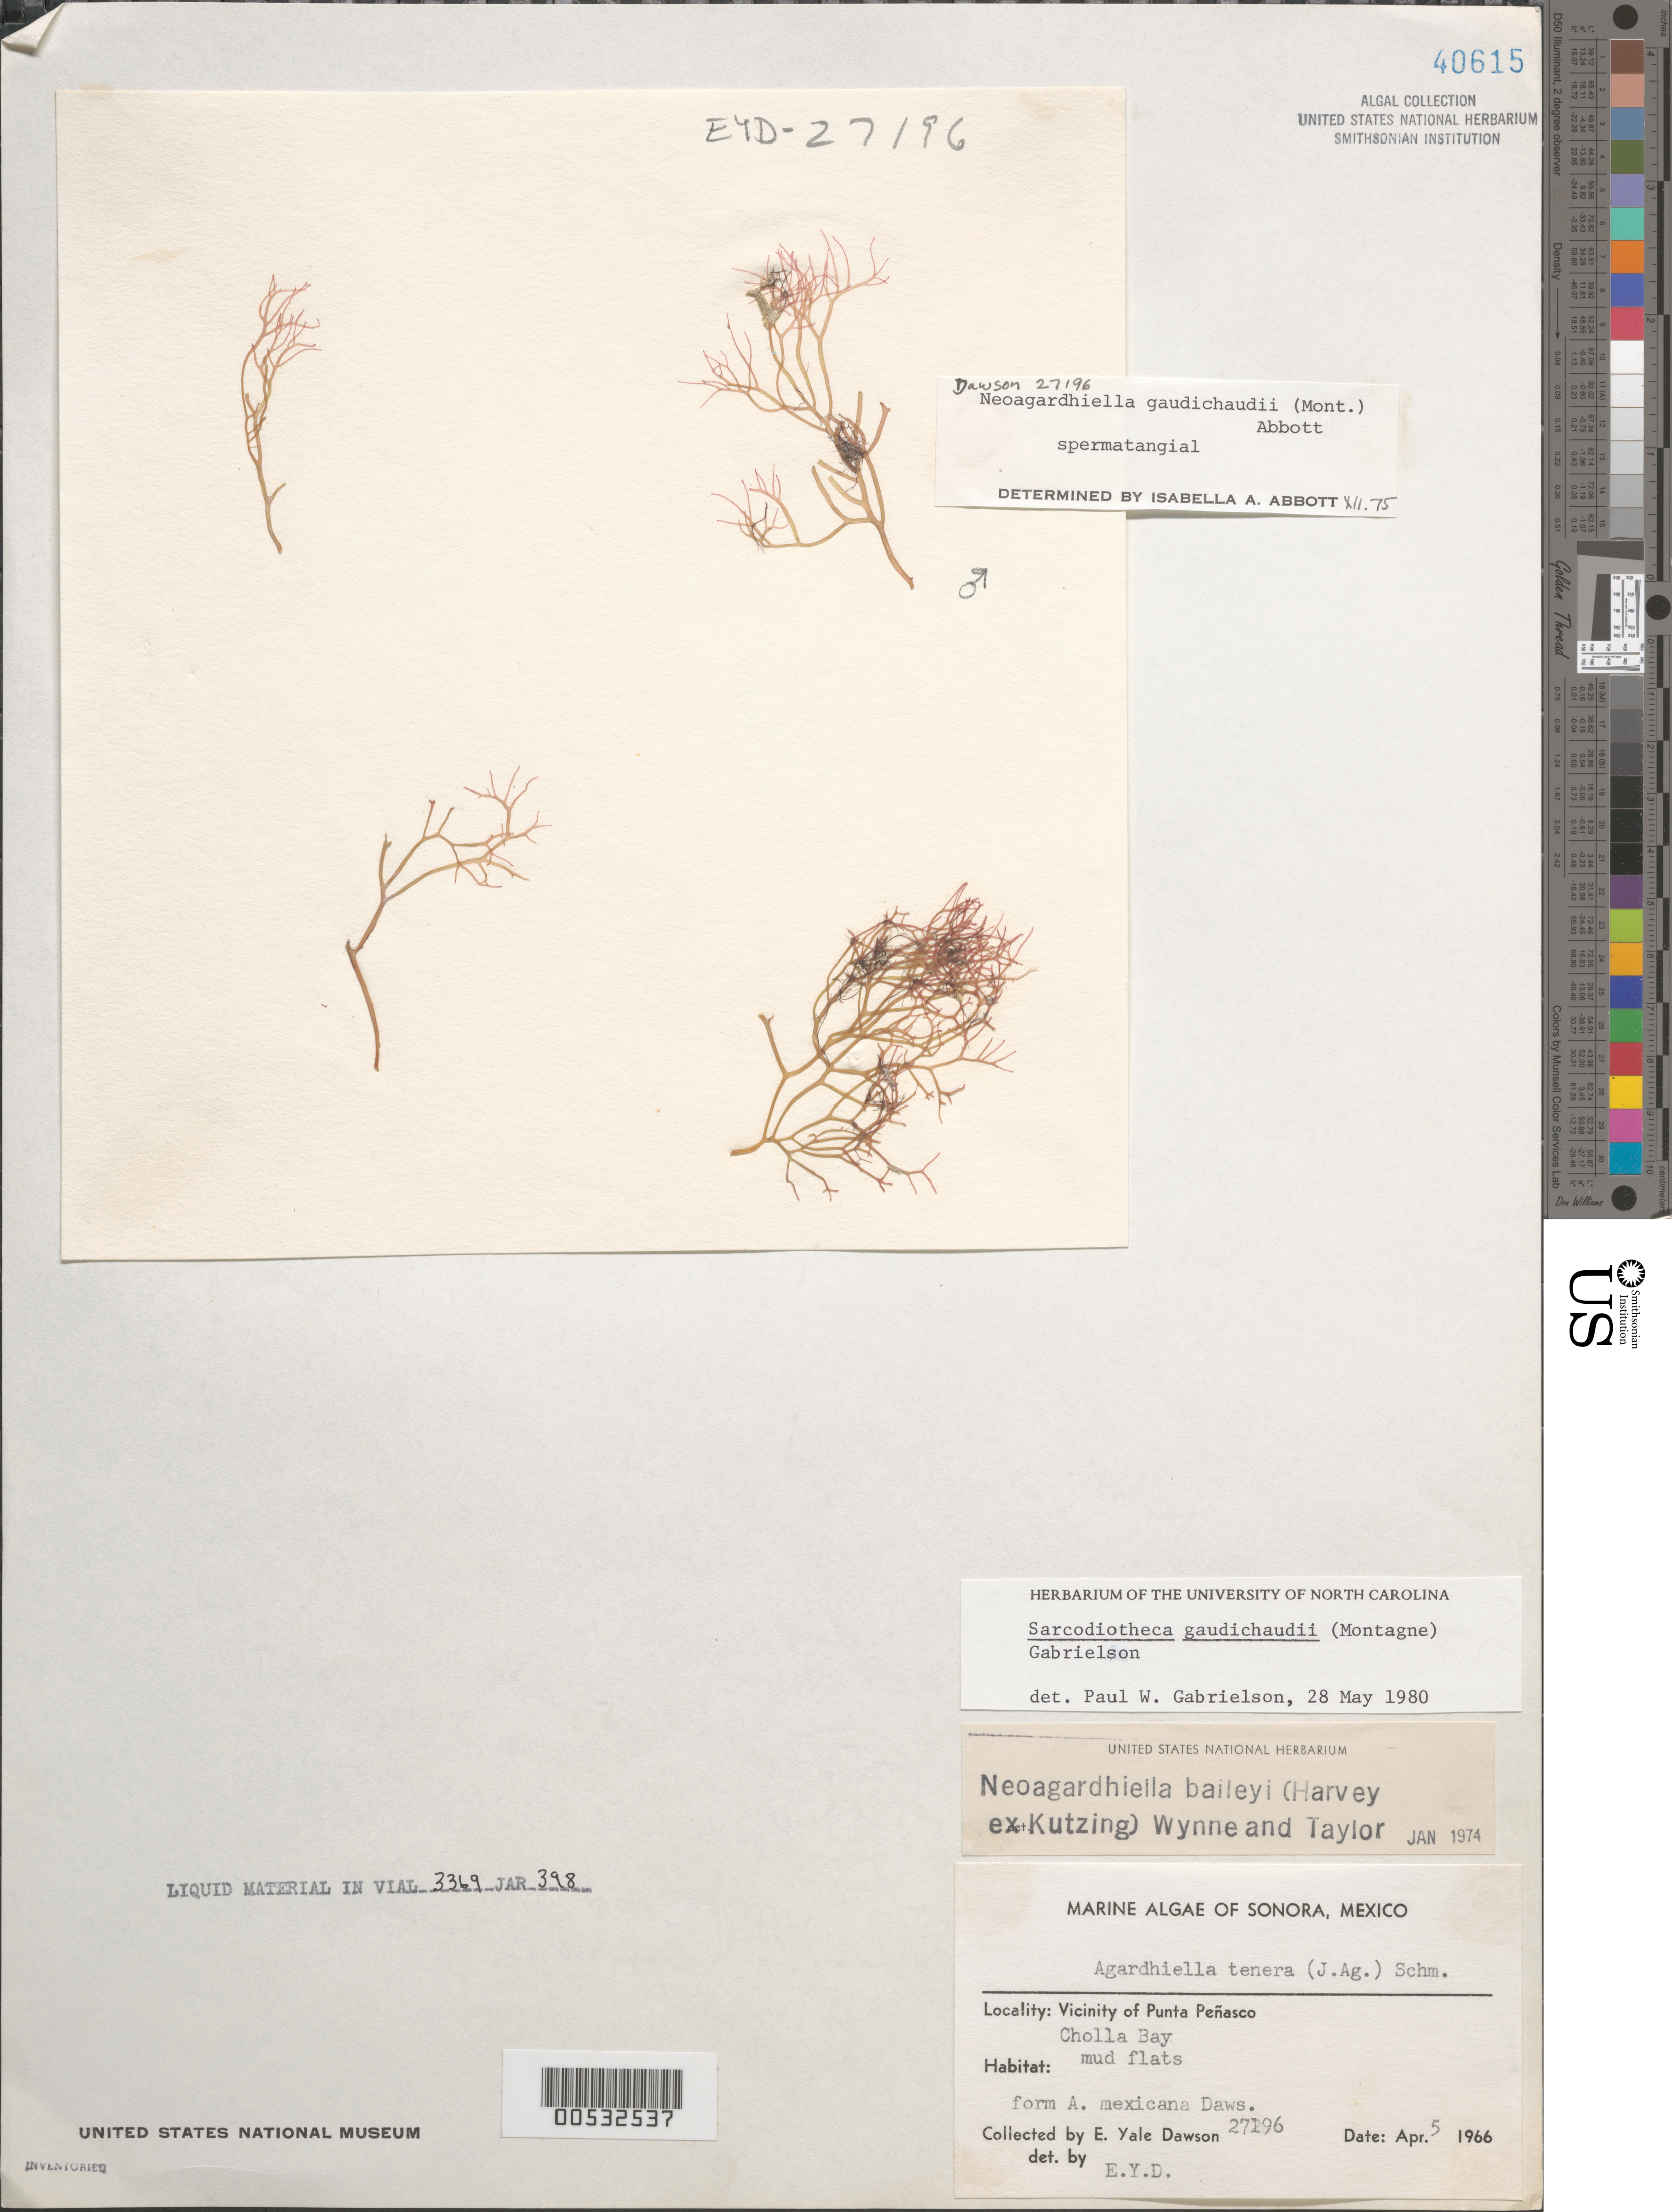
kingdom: Plantae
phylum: Rhodophyta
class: Florideophyceae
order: Gigartinales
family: Solieriaceae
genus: Sarcodiotheca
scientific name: Sarcodiotheca gaudichaudii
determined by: Gabrielson, P. W.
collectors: E. Y. Dawson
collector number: EYD 27196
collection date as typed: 05 Apr 1966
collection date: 1966-04-05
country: Mexico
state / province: Sonora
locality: Cholla Bay, Punta Penasco area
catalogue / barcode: US 40615